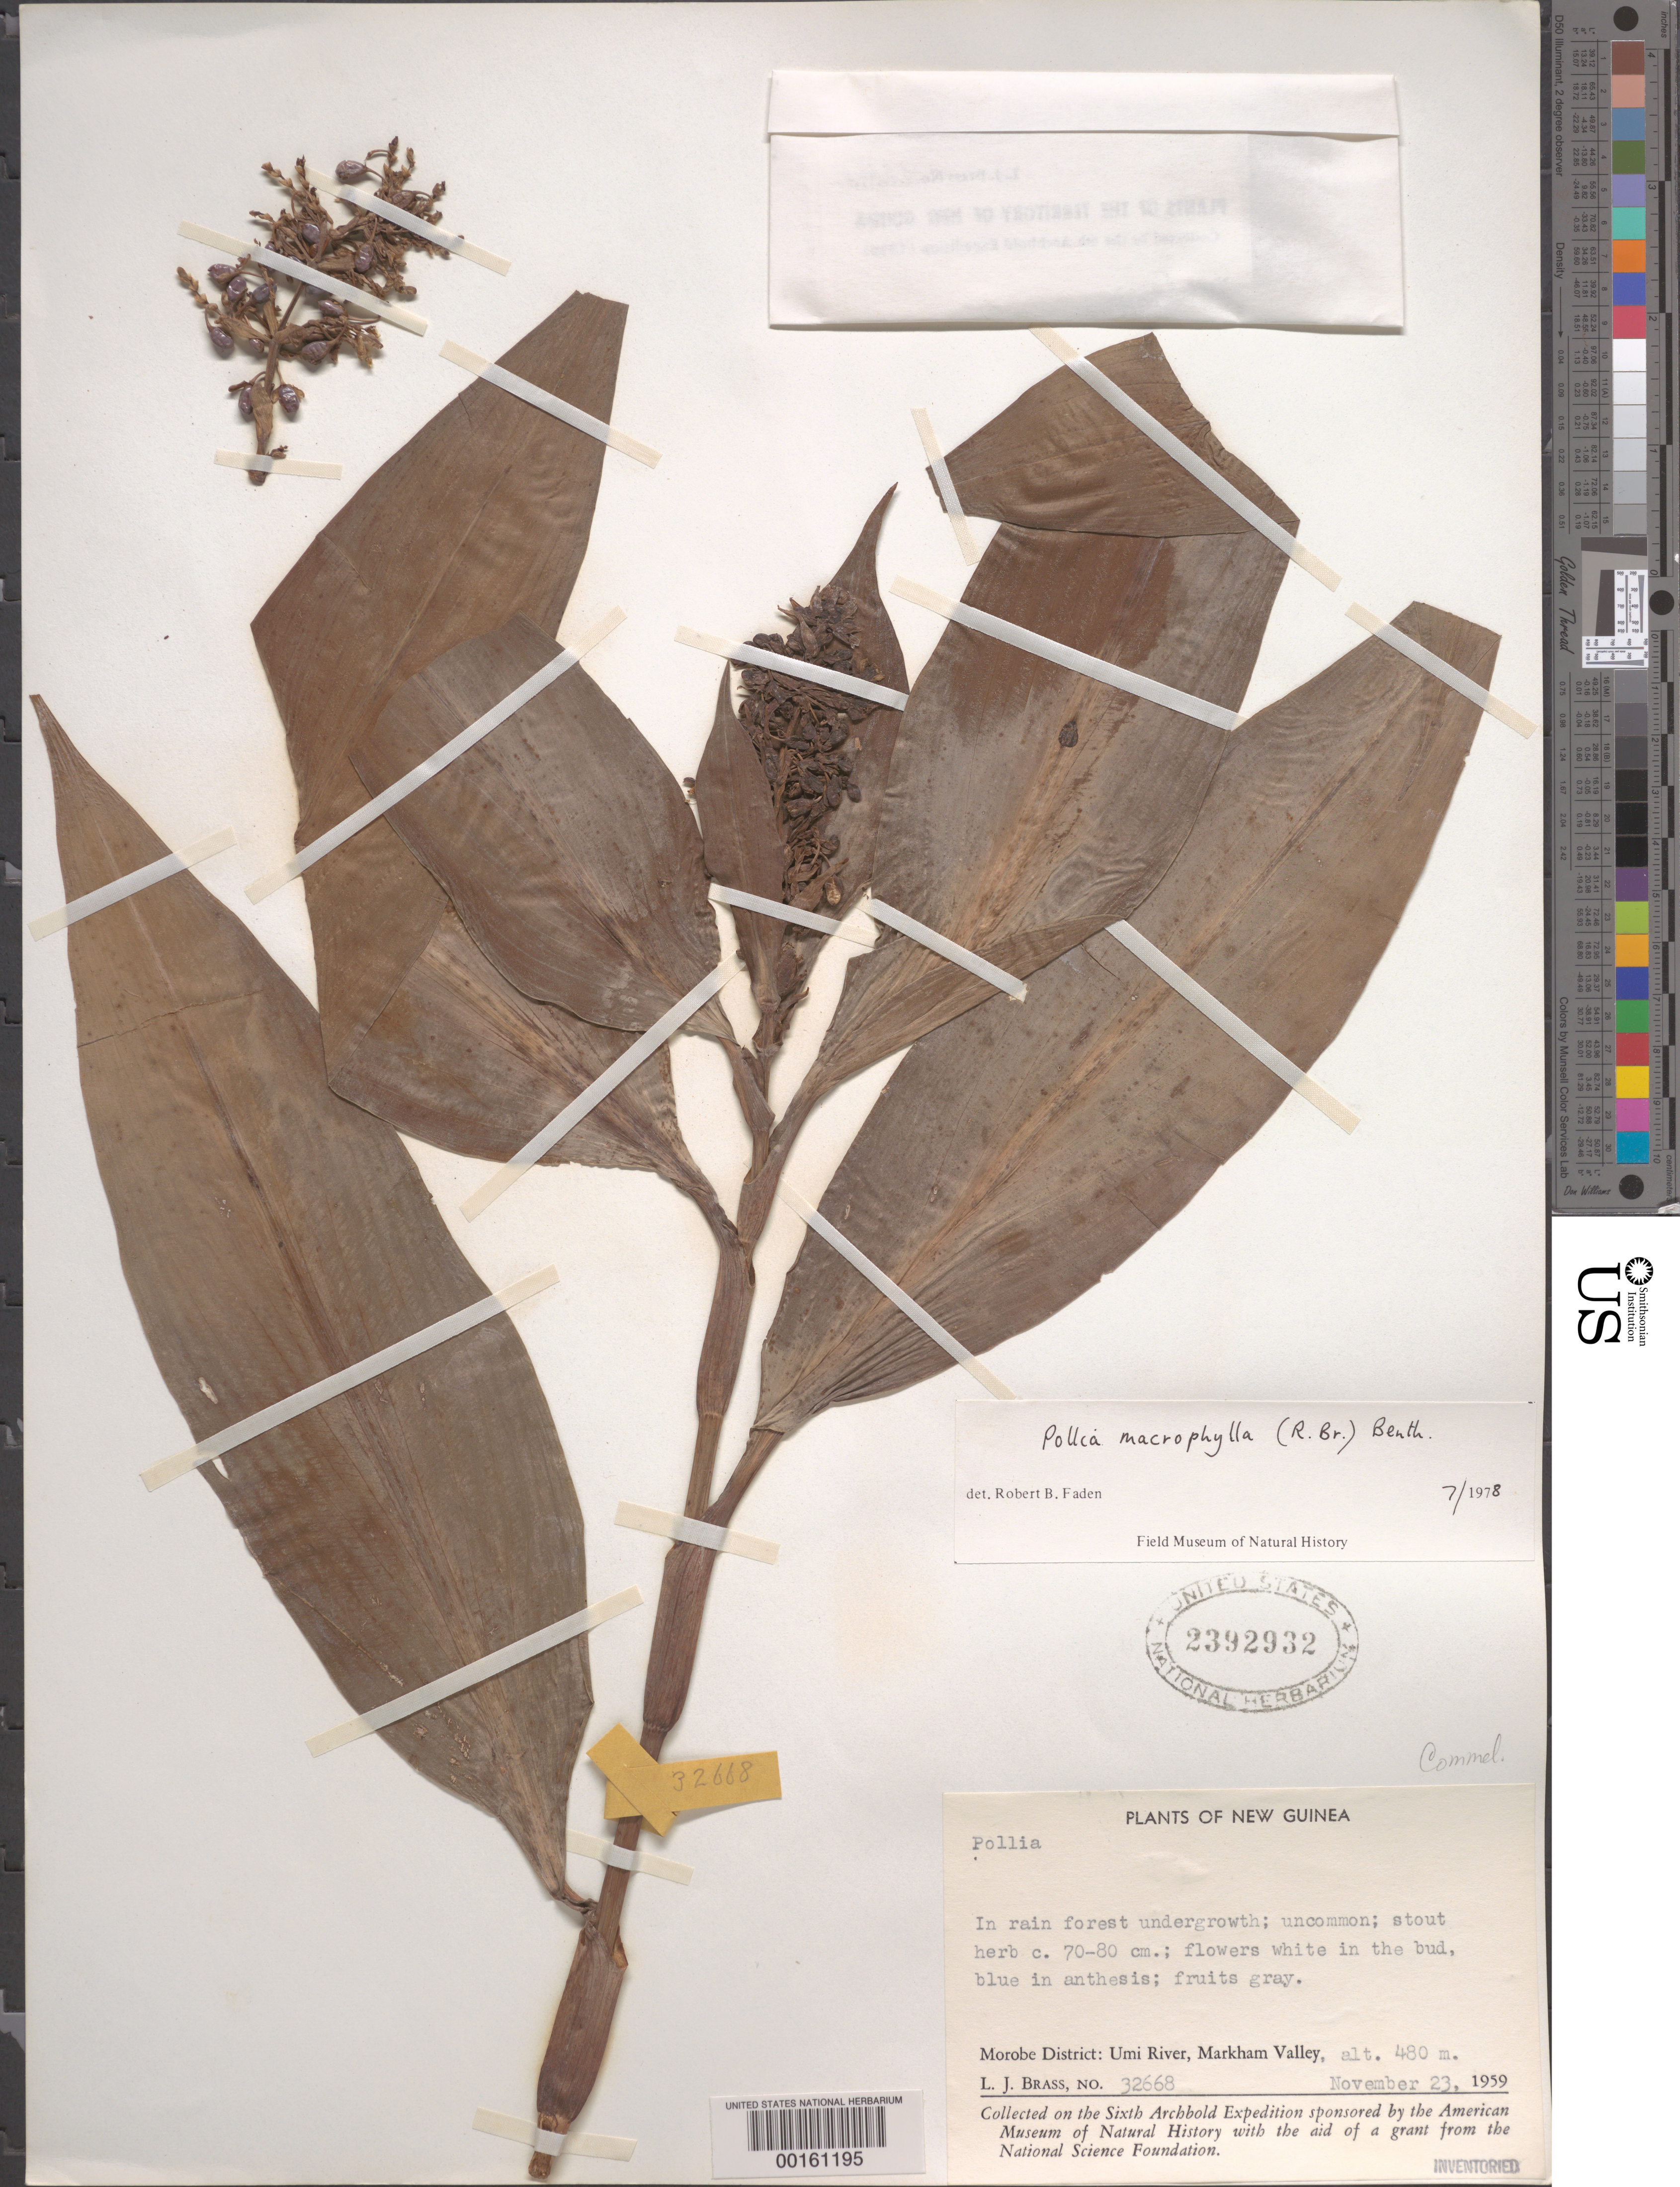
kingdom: Plantae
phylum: Tracheophyta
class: Liliopsida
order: Commelinales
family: Commelinaceae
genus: Pollia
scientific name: Pollia macrophylla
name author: (R. Br.) Benth.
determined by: Faden, Robert B., (US), Smithsonian Institution - National Museum of Natural History (UNITED STATES)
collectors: L. J. Brass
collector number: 32668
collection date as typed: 23 Nov 1959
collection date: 1959-11-23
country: Papua New Guinea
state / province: Morobe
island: New Guinea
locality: Umi river, markham valley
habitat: Rain forest undergrowth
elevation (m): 480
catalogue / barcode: US 2392932